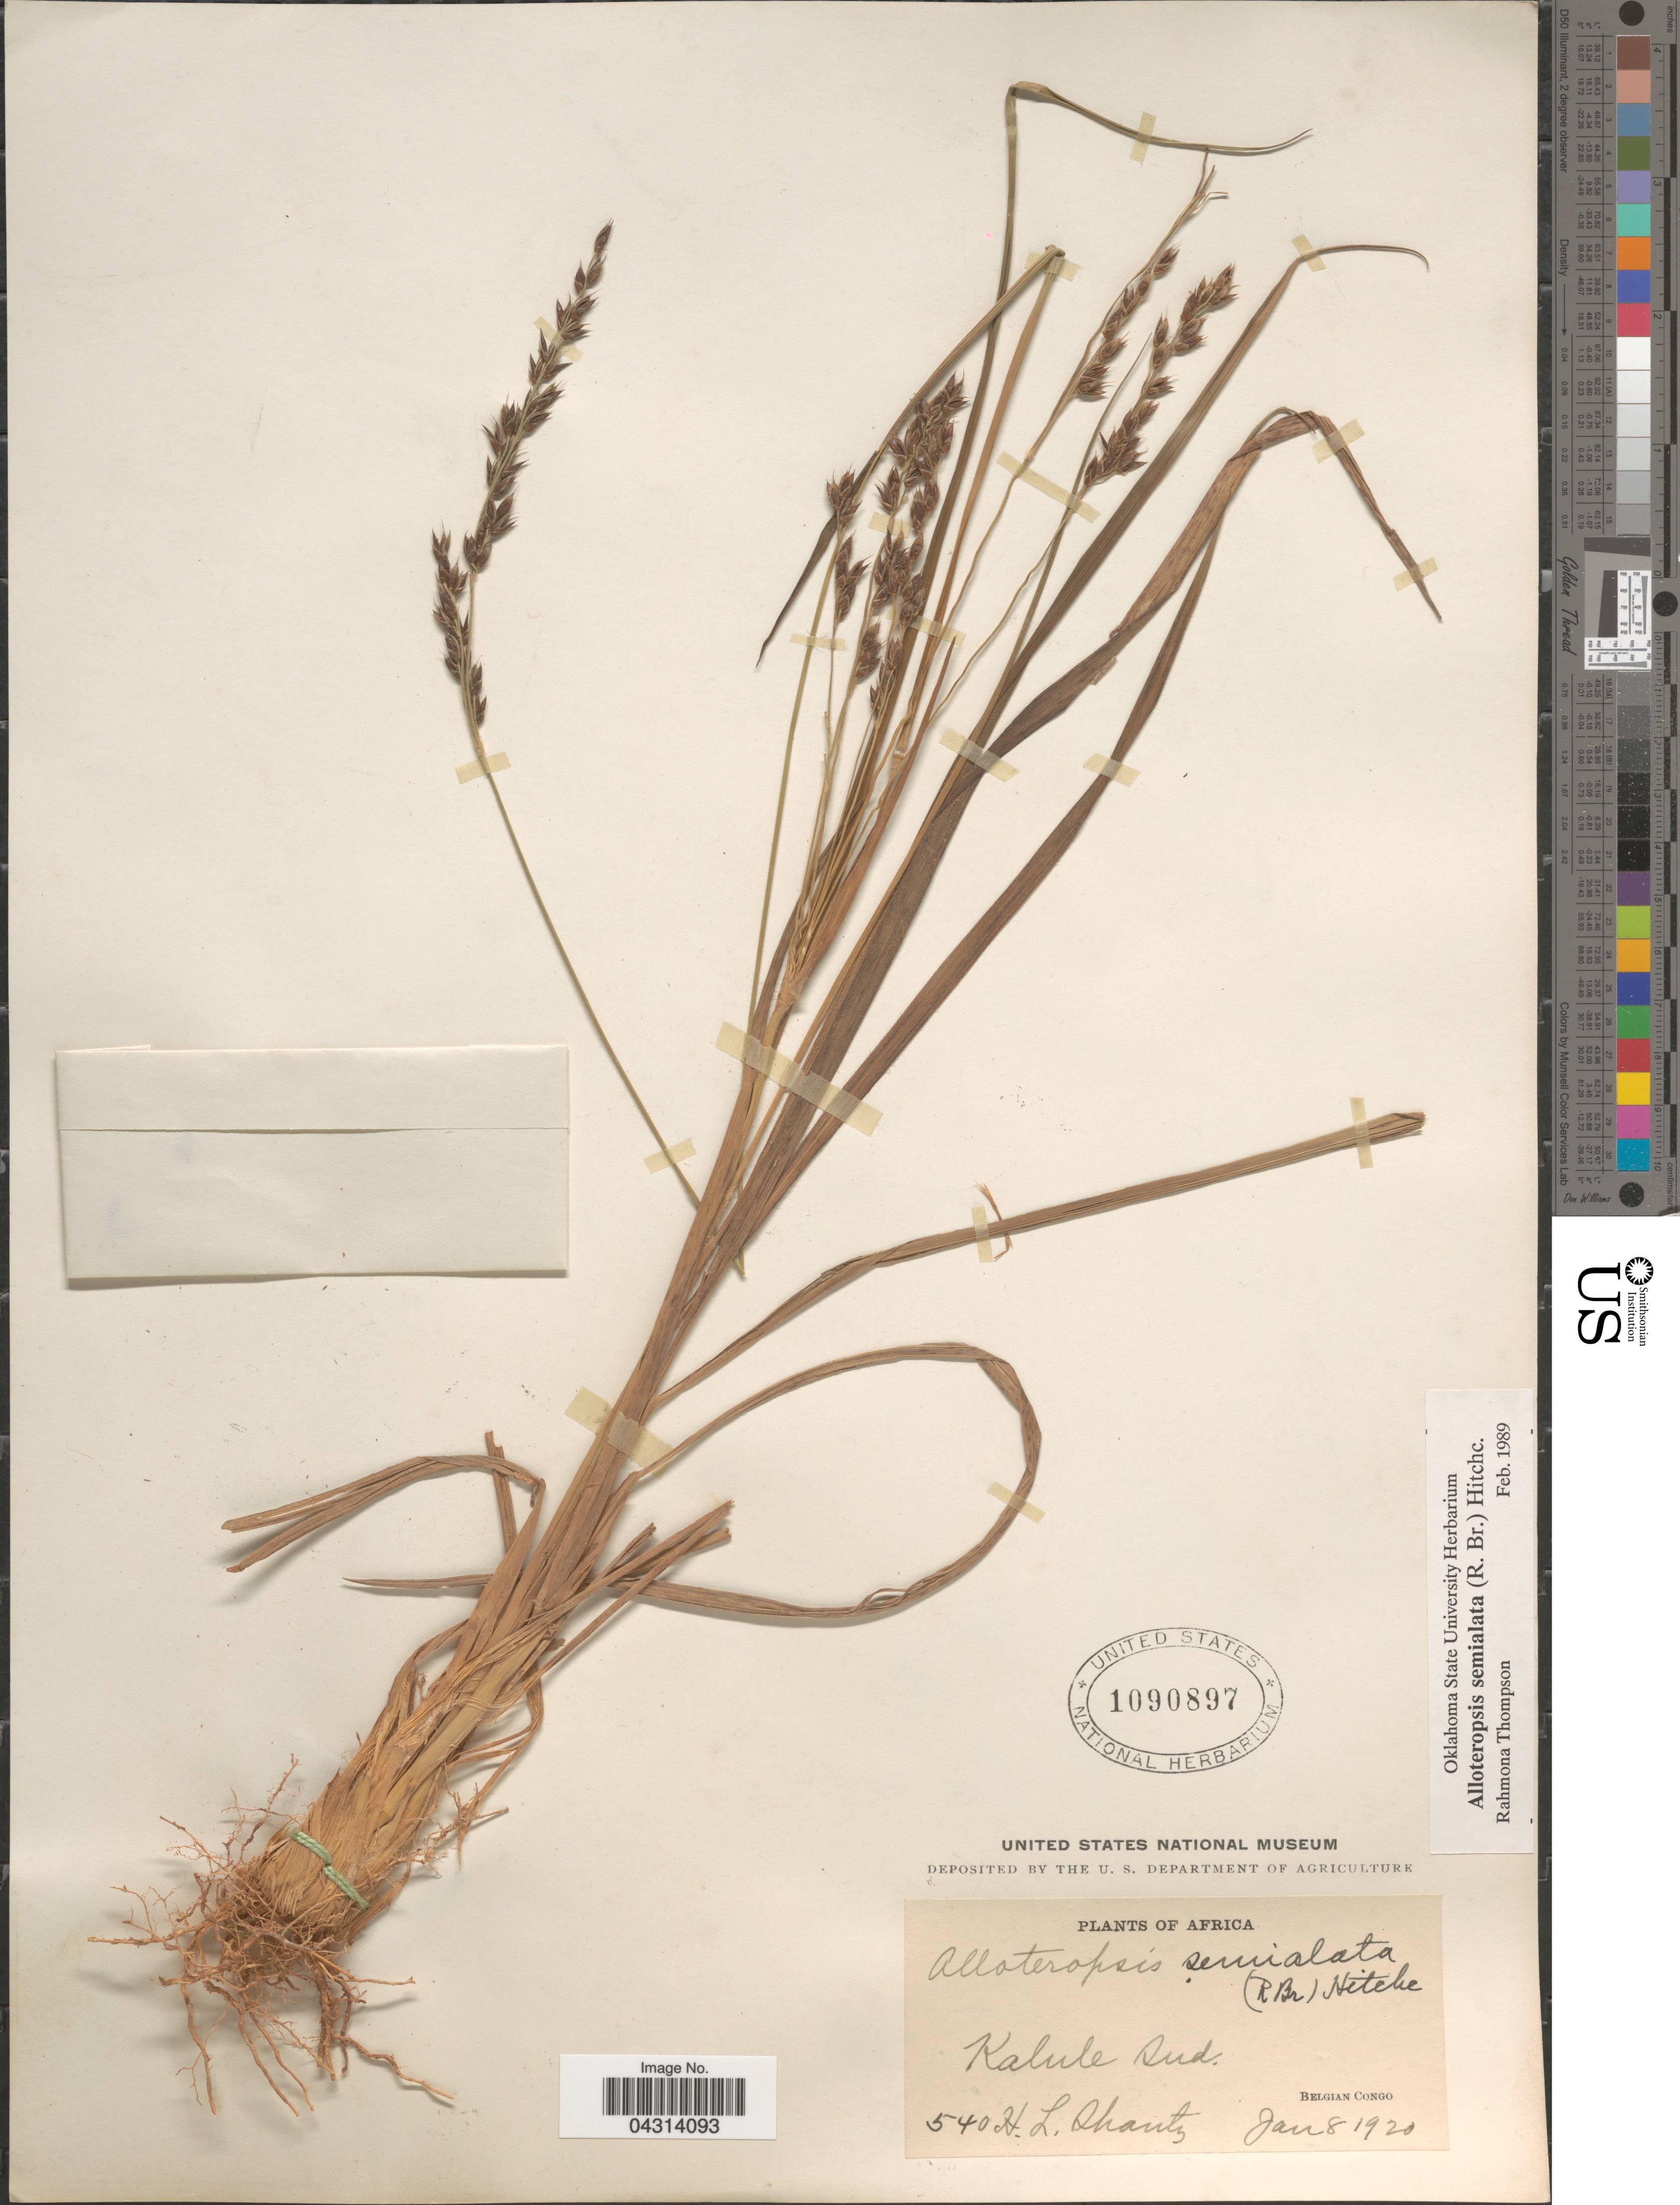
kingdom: Plantae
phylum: Tracheophyta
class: Liliopsida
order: Poales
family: Poaceae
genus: Alloteropsis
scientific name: Alloteropsis semialata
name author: (R. Br.) Hitchc.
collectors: H. Shantz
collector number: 540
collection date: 1920-01-08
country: Congo, Democratic Republic of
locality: Kalule Ind. Belgian Congo.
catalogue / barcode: US 1090897